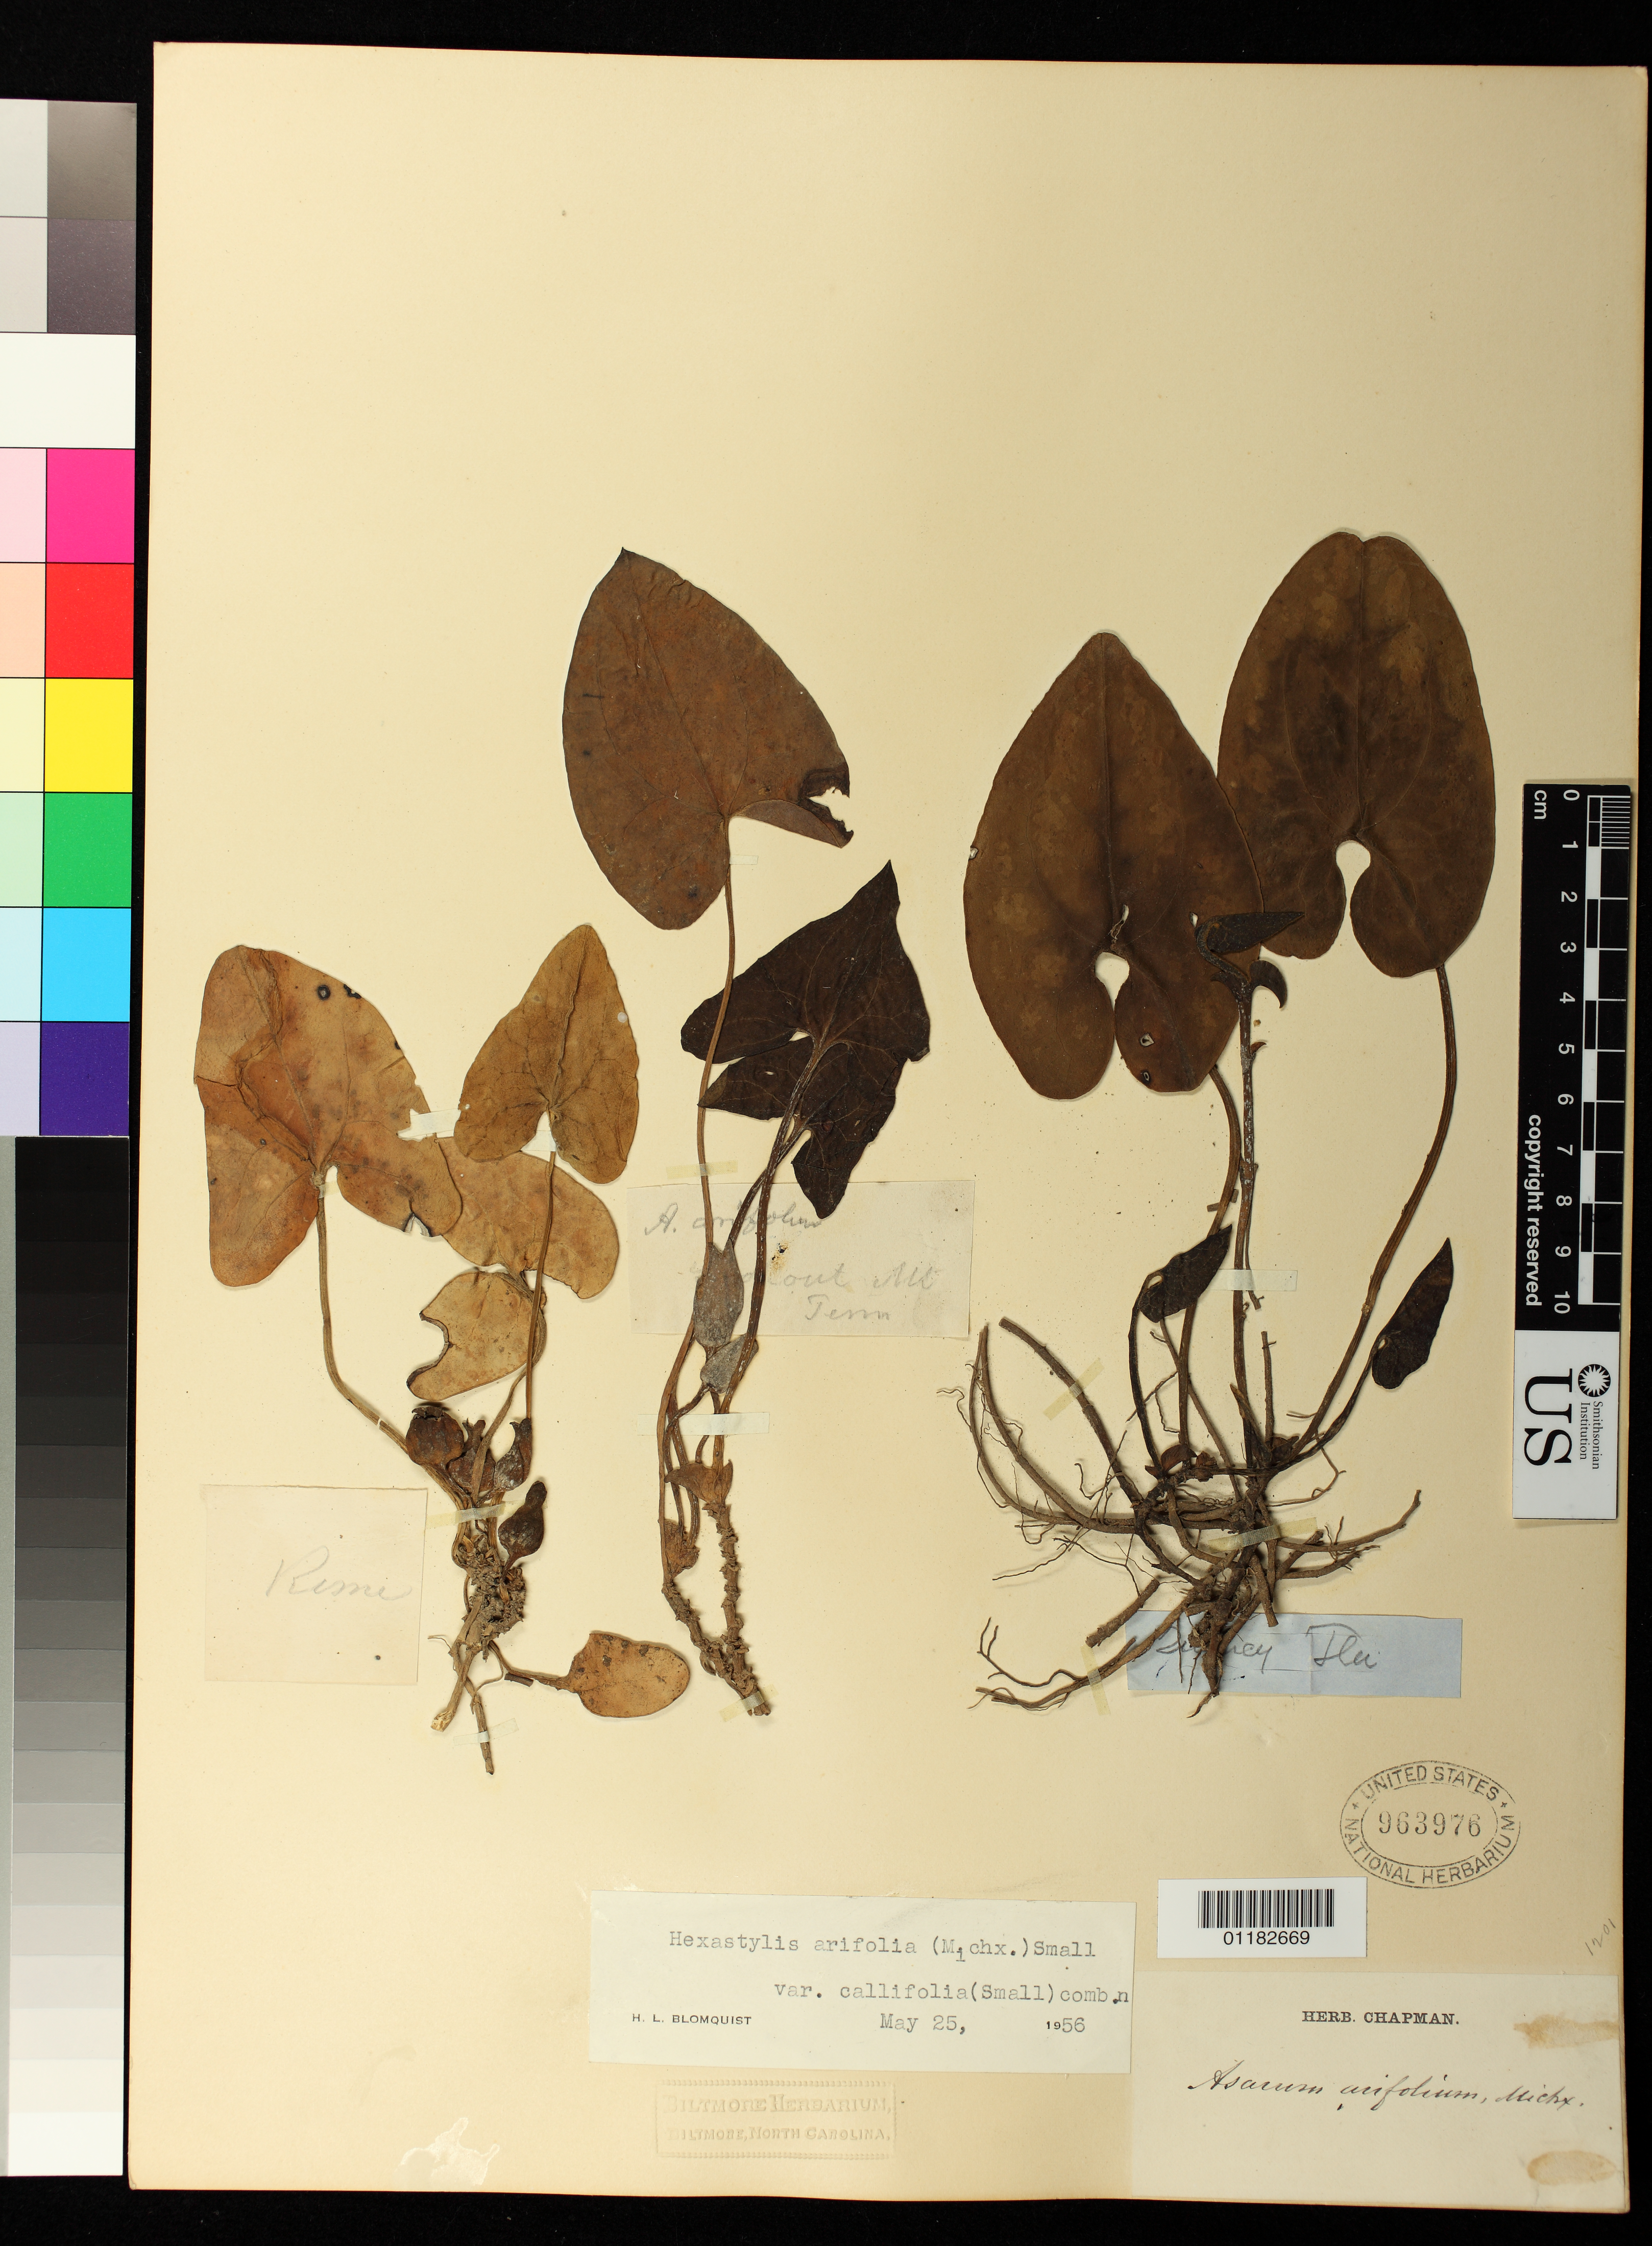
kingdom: Plantae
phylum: Tracheophyta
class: Magnoliopsida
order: Piperales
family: Aristolochiaceae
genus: Hexastylis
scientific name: Hexastylis arifolia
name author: (Michx.) Small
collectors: ex herb. Chapman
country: United States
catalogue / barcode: US 963976